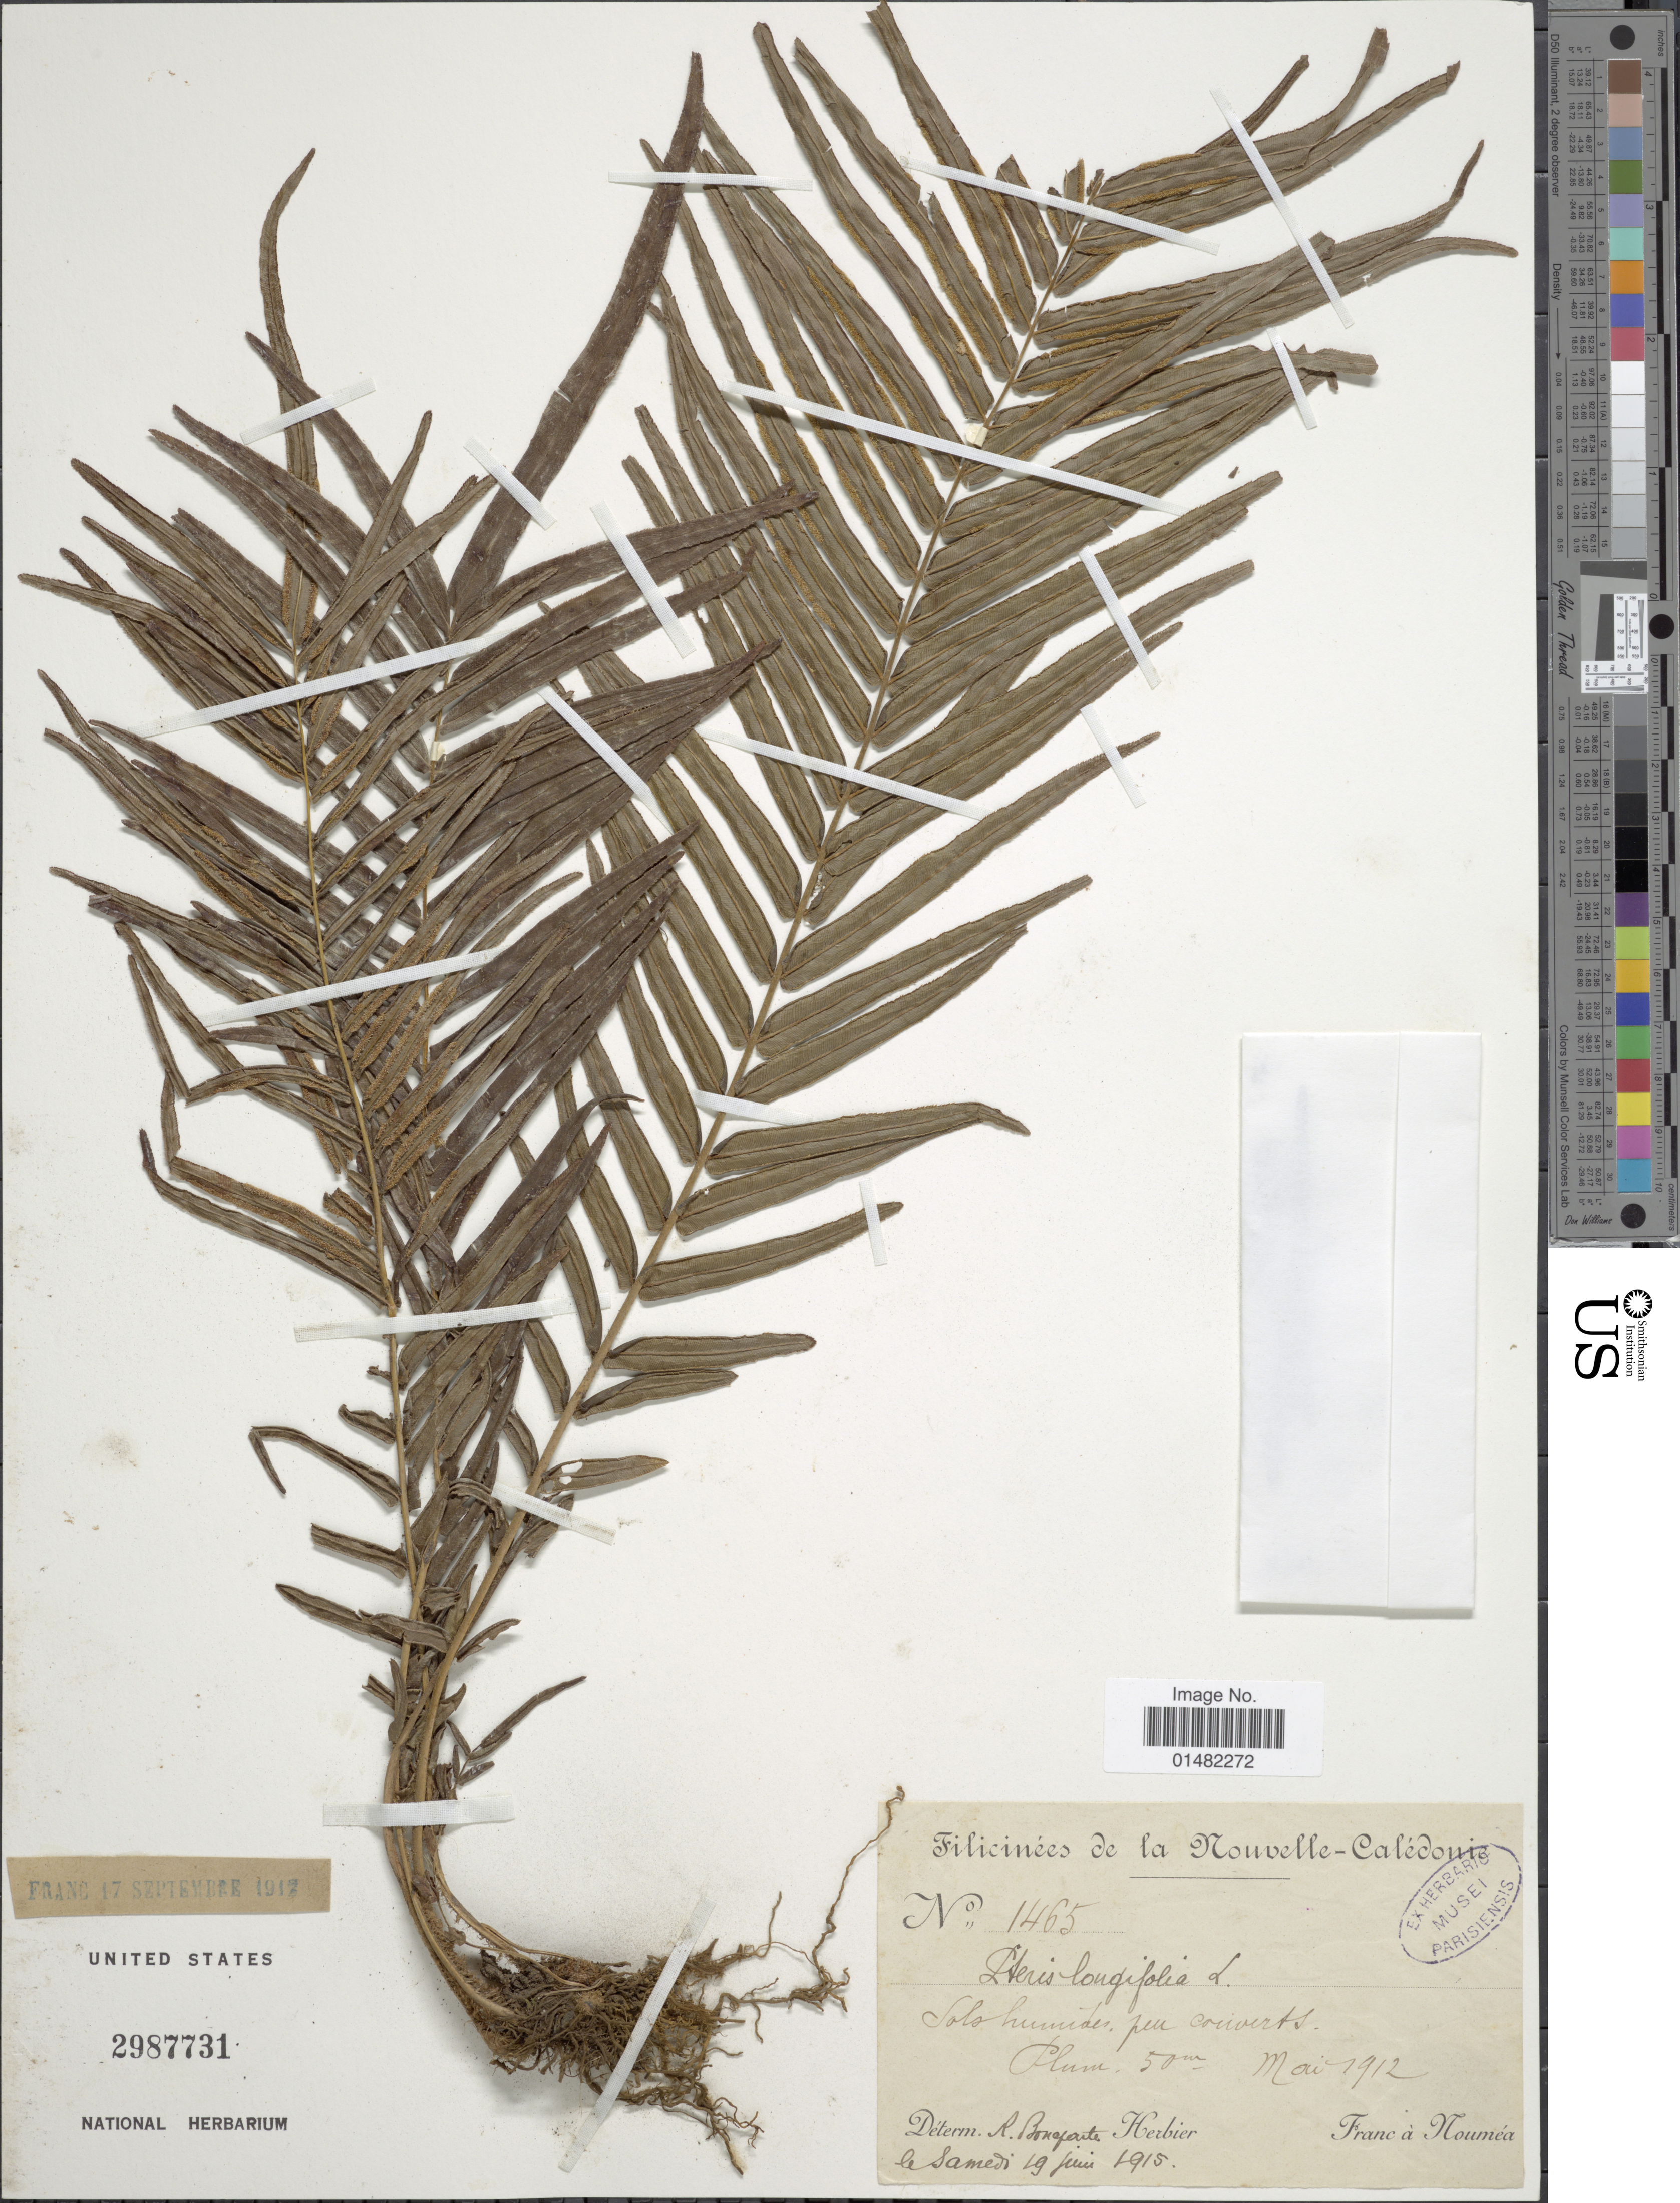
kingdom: Plantae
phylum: Tracheophyta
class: Polypodiopsida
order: Polypodiales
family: Pteridaceae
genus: Pteris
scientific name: Pteris longifolia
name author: L.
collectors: Franc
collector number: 1465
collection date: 1912-05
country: New Caledonia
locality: Sols humides peu couverts. Plum.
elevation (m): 50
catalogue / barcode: US 2987731